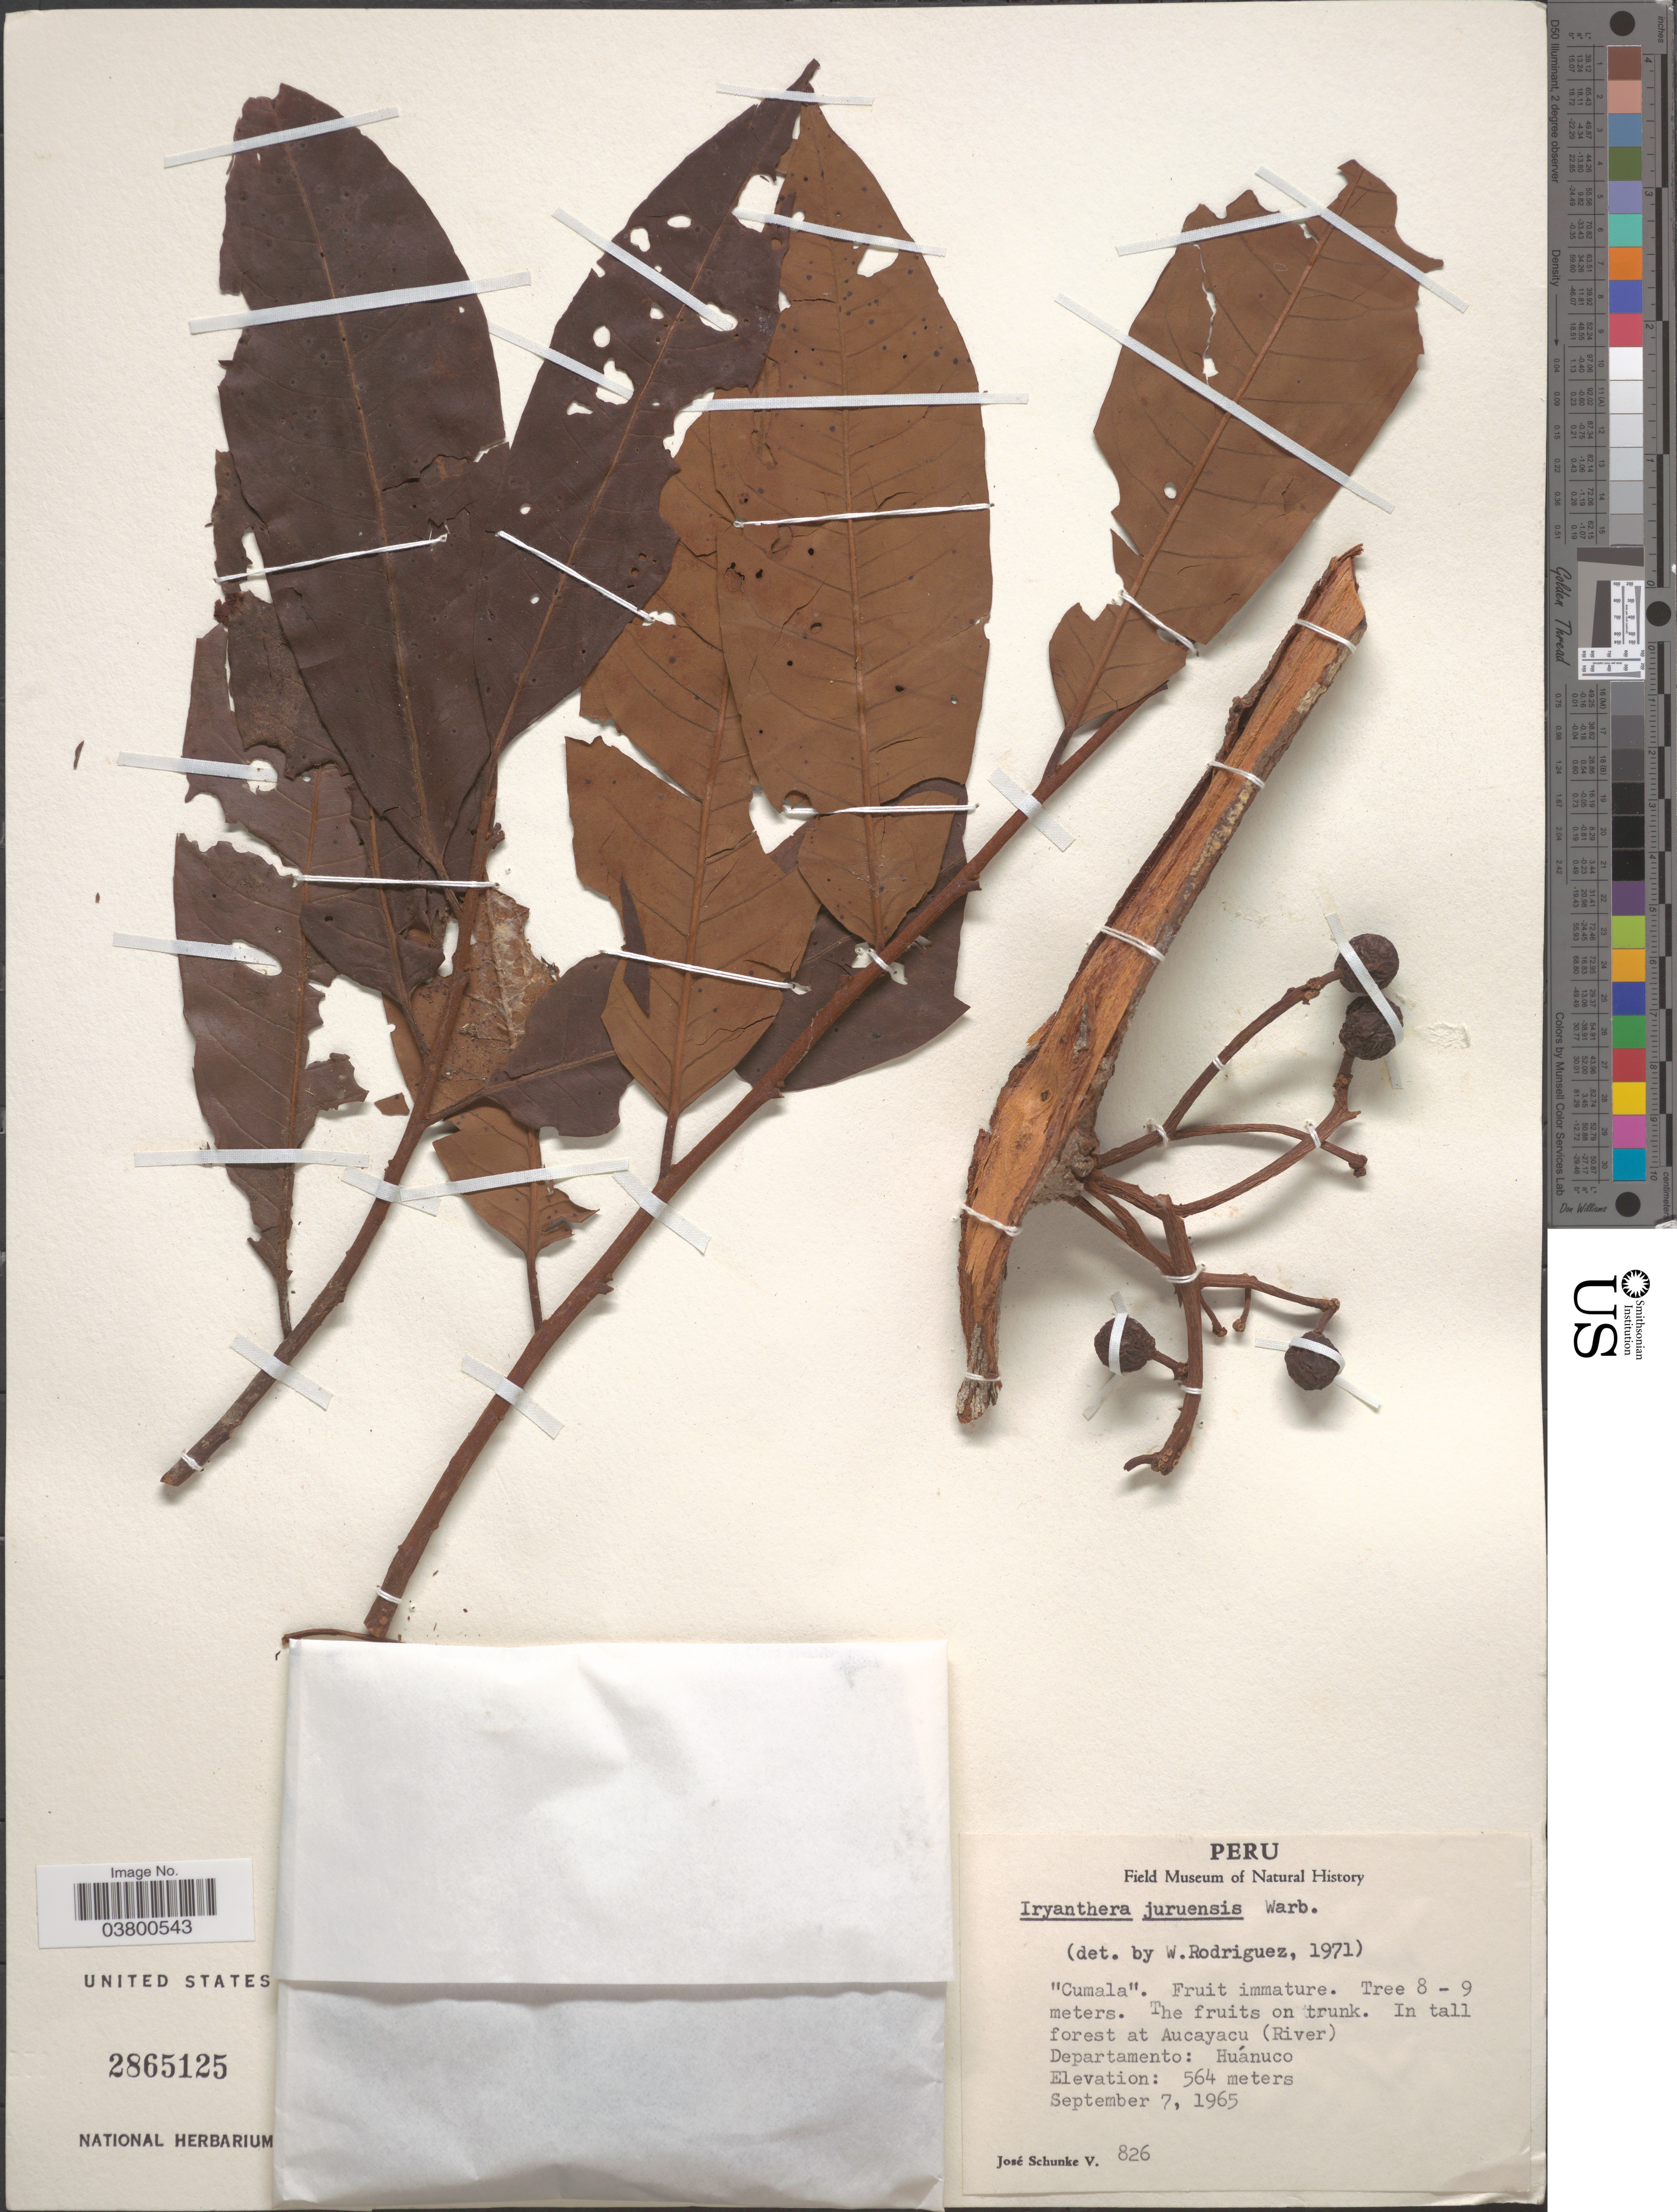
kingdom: Plantae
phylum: Tracheophyta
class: Magnoliopsida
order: Magnoliales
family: Myristicaceae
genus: Iryanthera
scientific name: Iryanthera juruensis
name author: Warb.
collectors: J. Schunke Vigo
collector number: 826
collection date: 1965-09-07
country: Peru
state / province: Huánuco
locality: In tall forest at Aucayacu (River). Departamento: Huánuco.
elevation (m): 564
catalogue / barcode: US 2865125